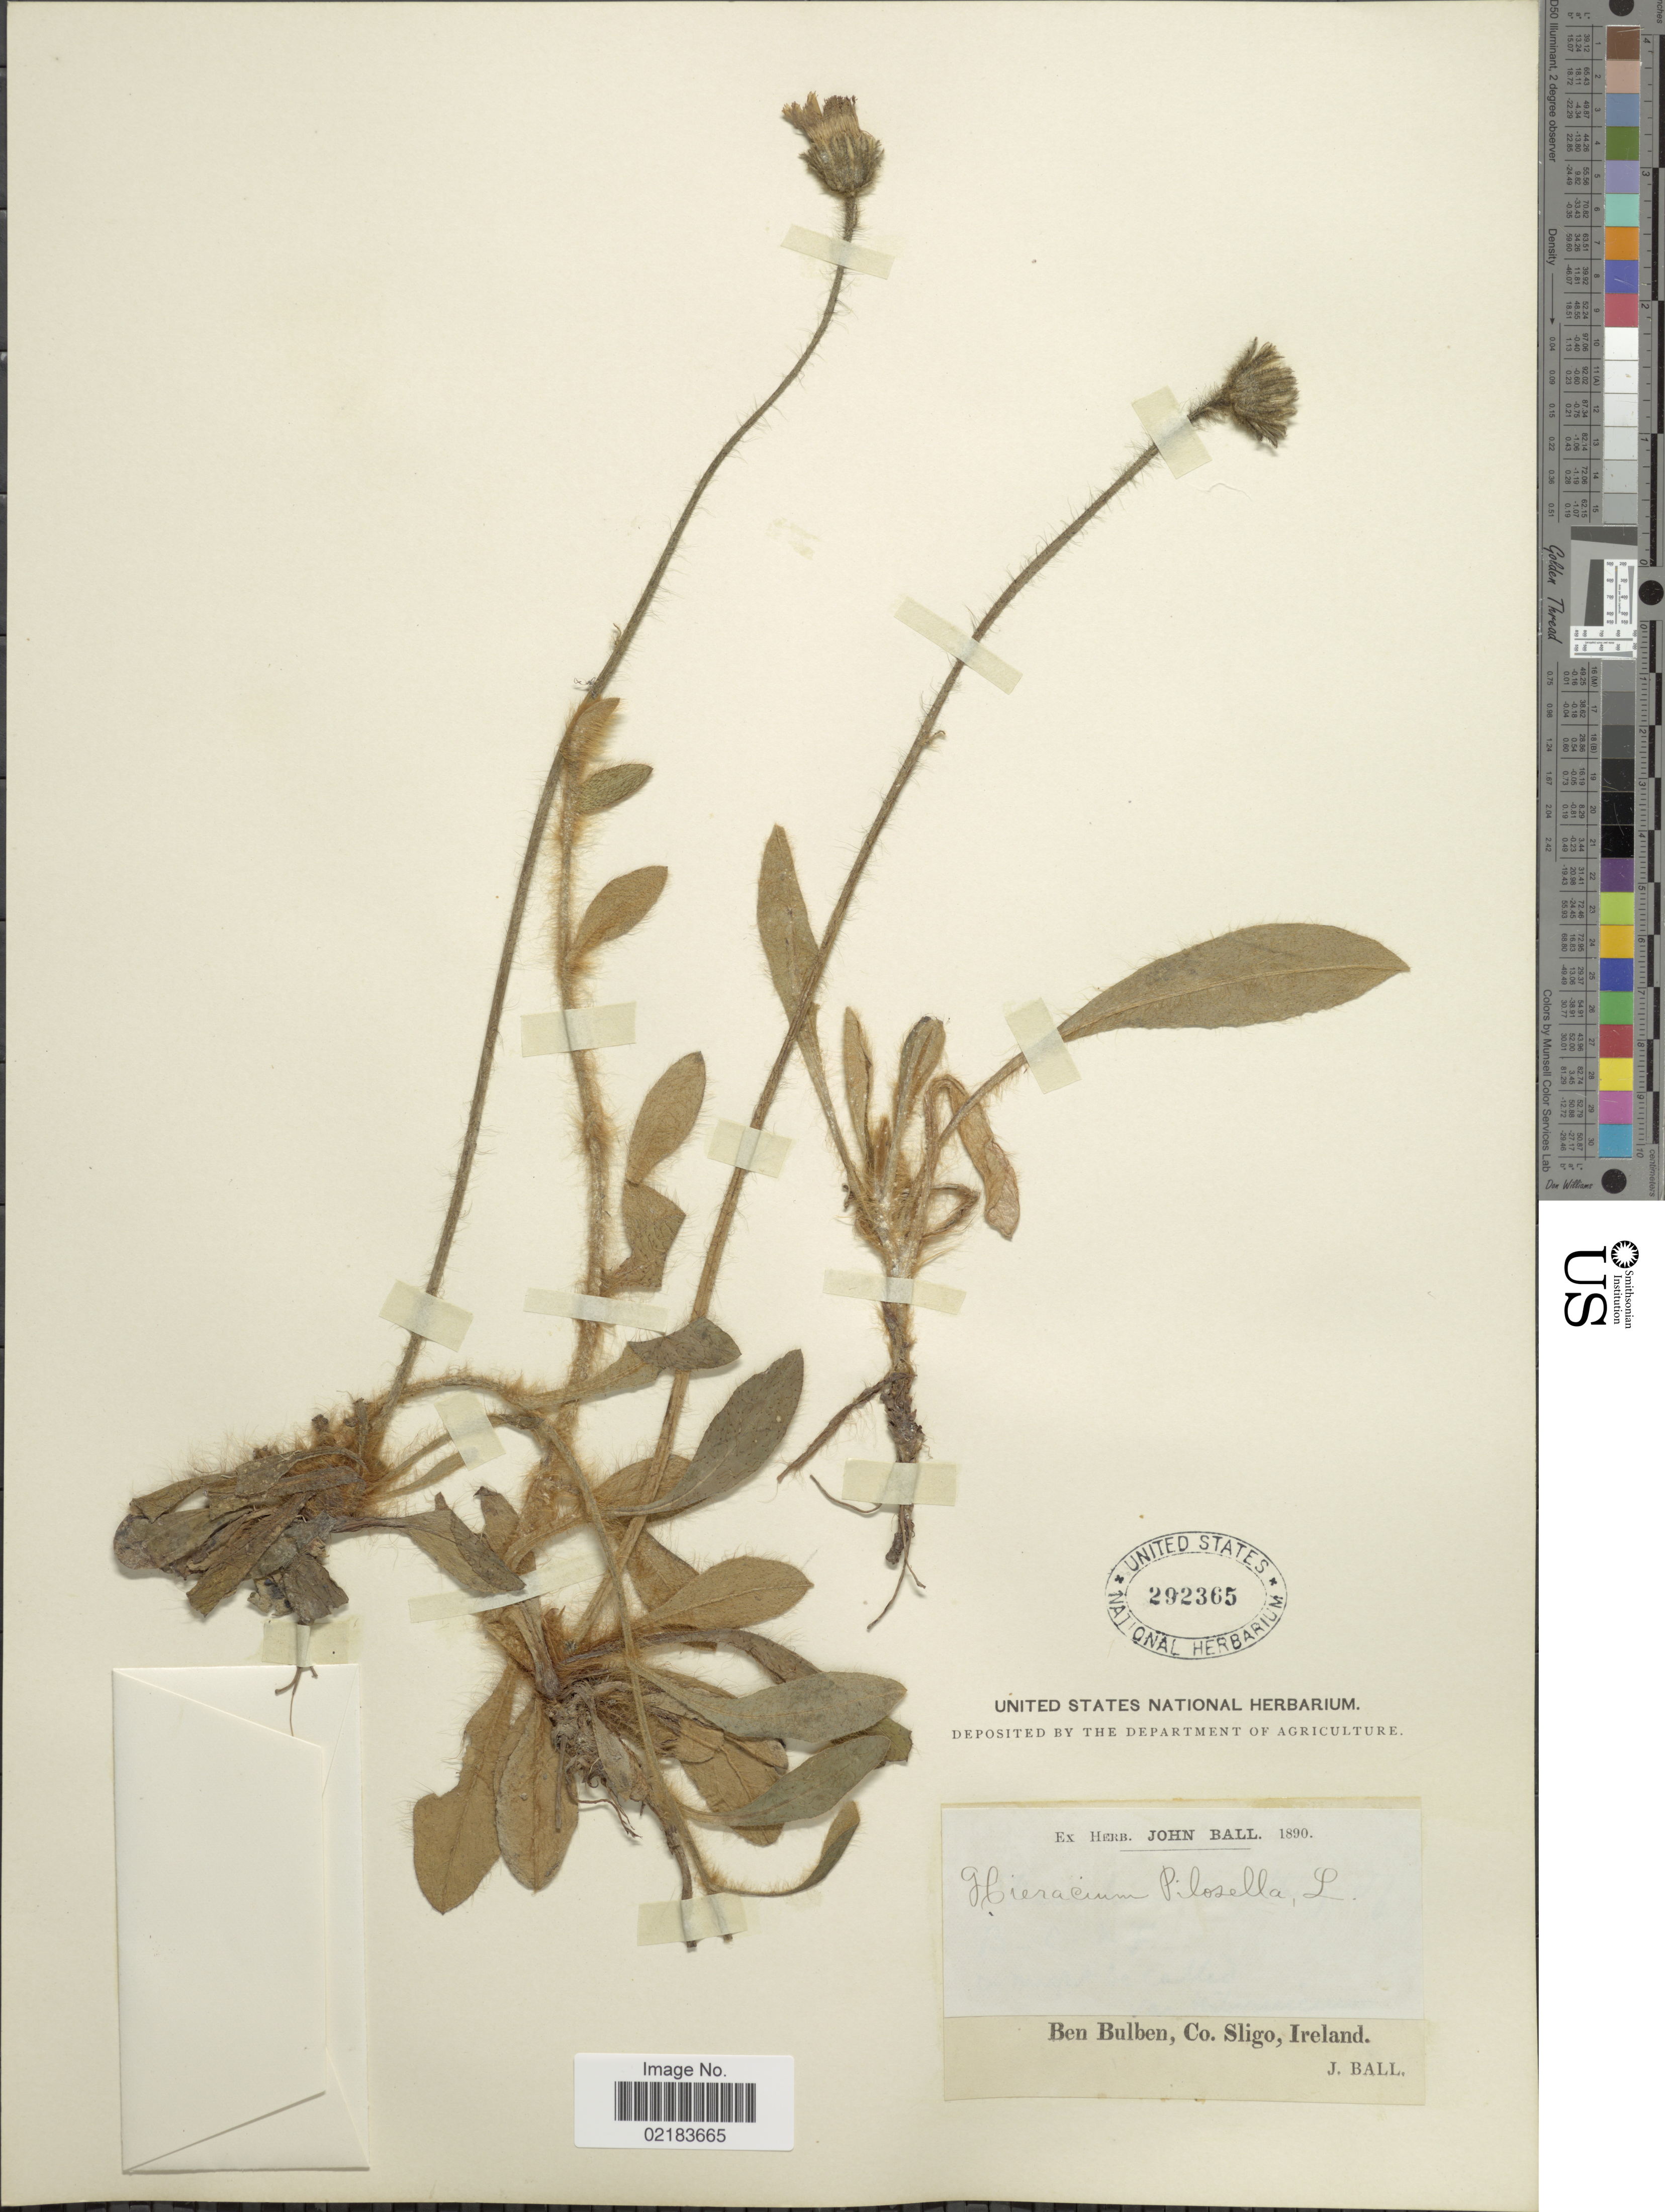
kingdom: Plantae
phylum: Tracheophyta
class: Magnoliopsida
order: Asterales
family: Asteraceae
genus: Pilosella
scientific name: Pilosella officinarum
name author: Vaill.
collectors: J. Ball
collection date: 1890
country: Ireland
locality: Ben Bulben, Co. Sligo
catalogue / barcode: US 292365